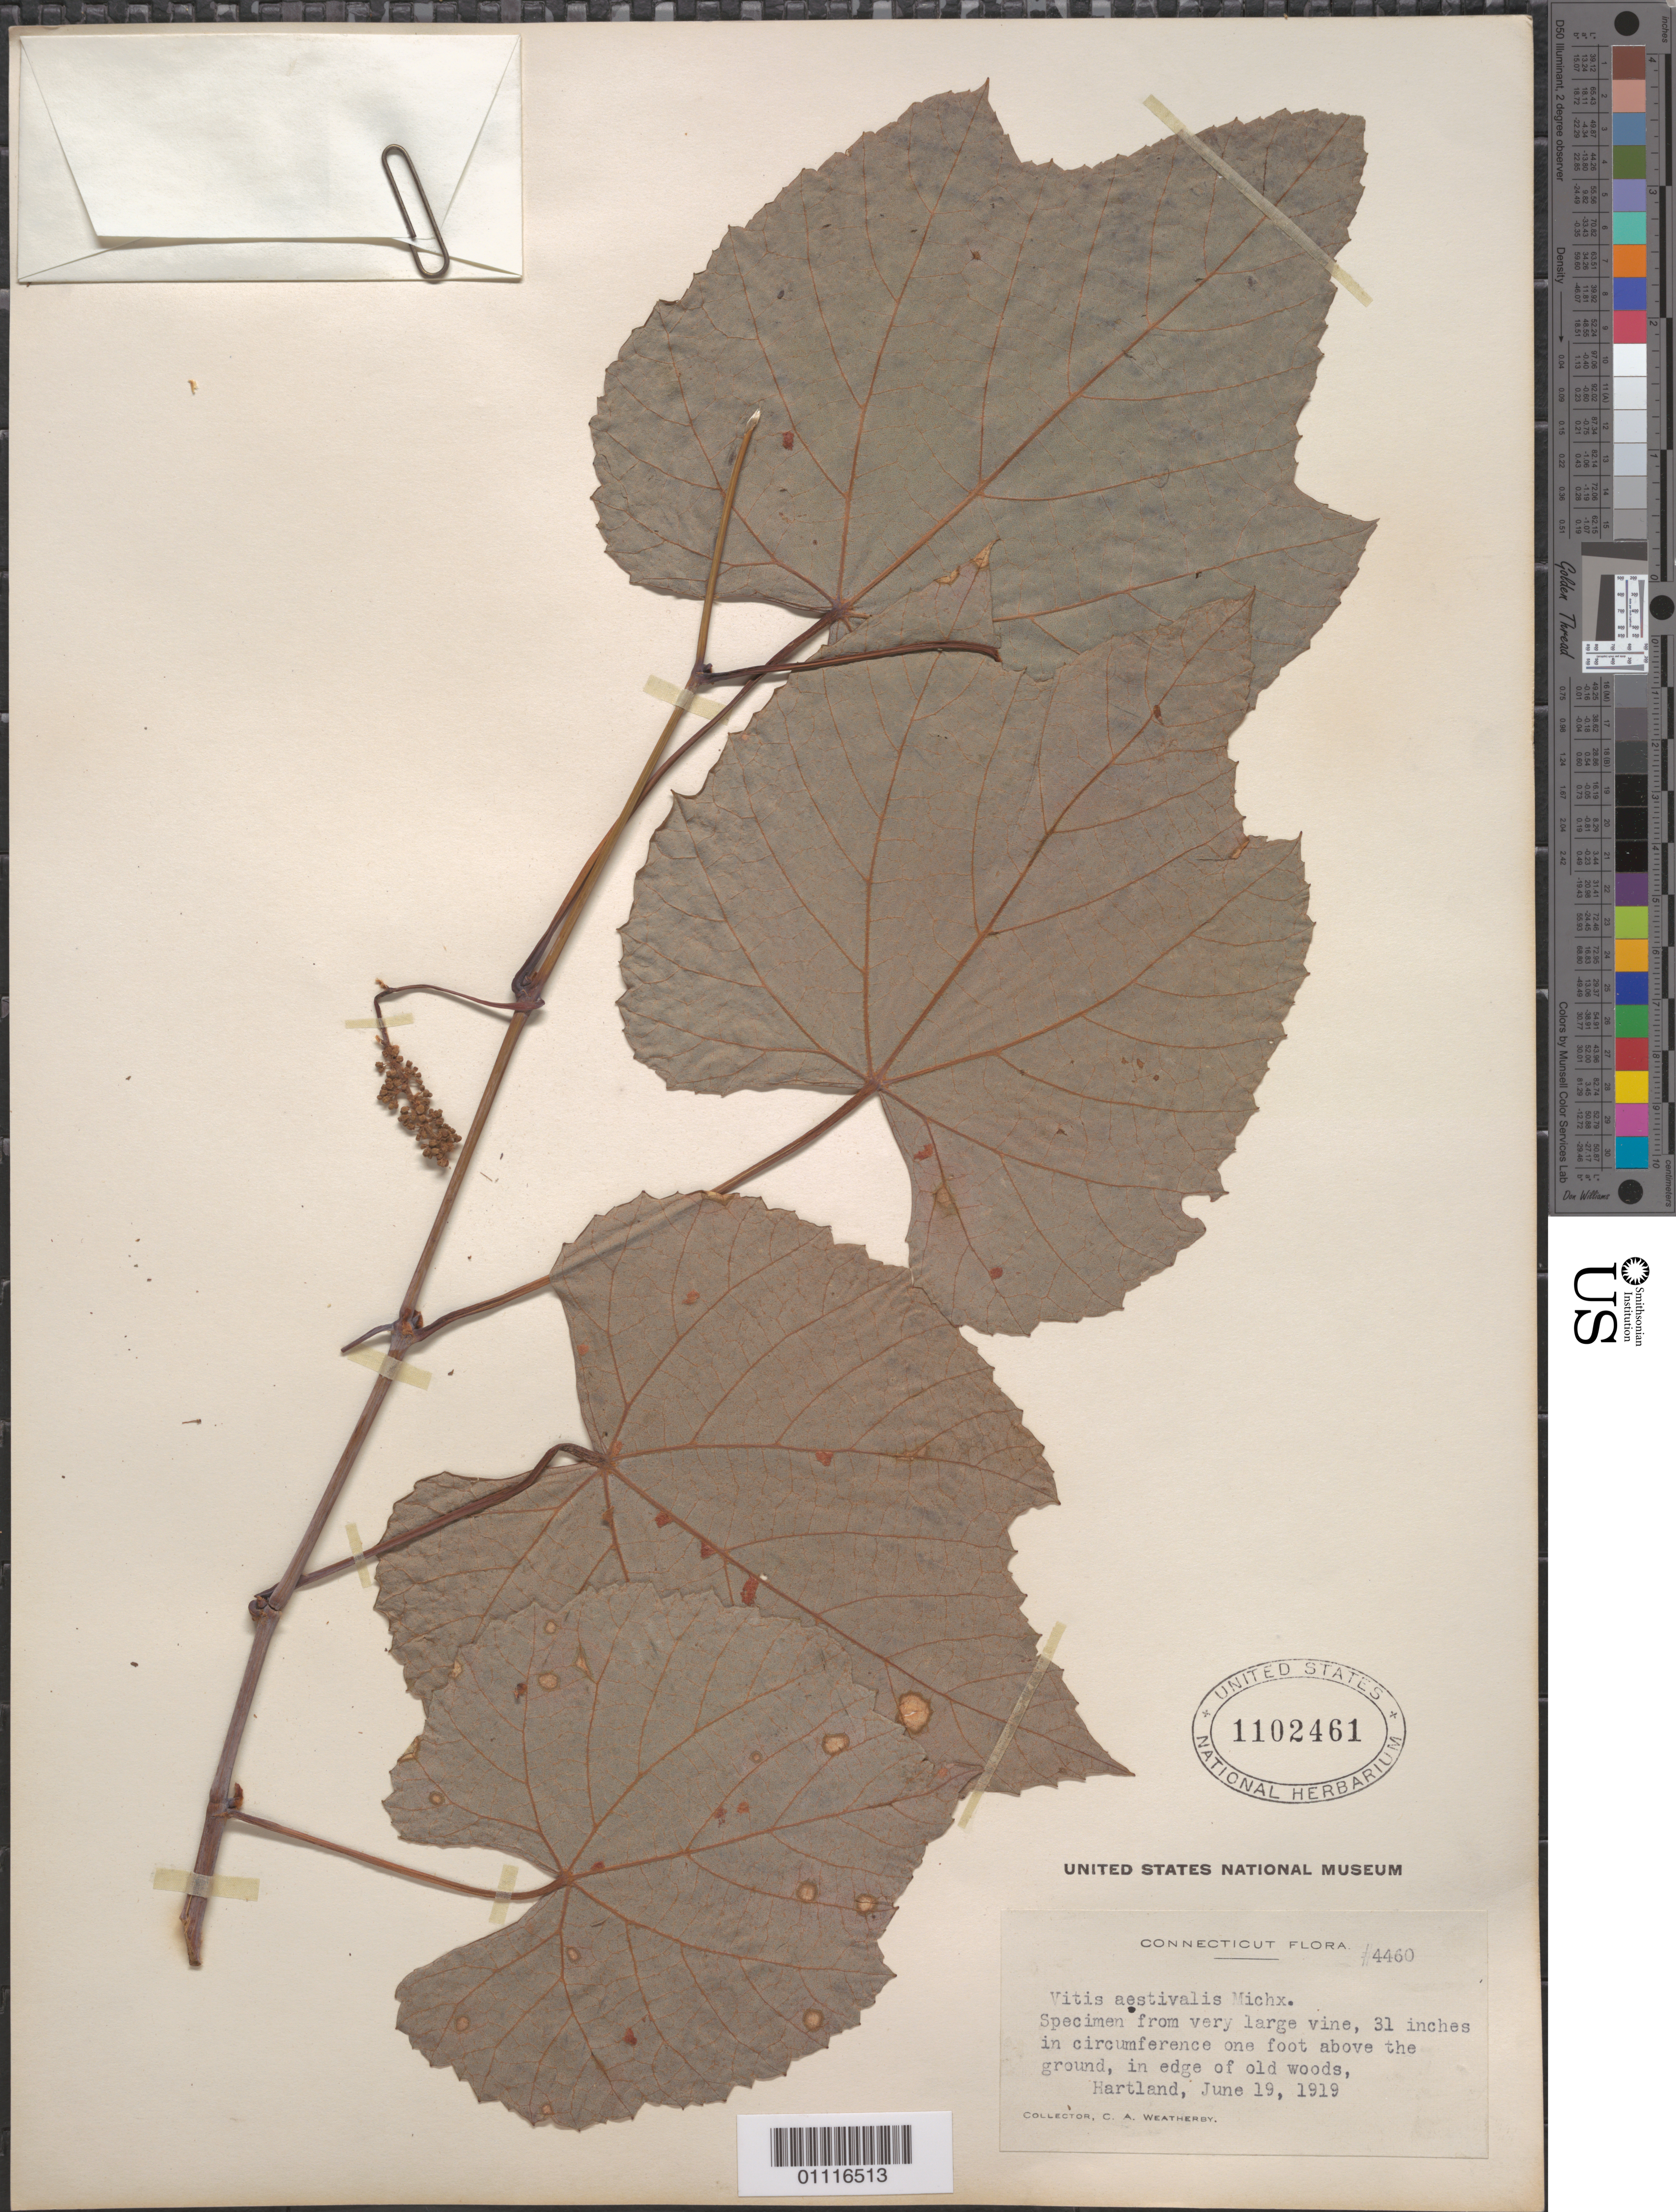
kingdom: Plantae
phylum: Tracheophyta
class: Magnoliopsida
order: Vitales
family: Vitaceae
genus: Vitis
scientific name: Vitis aestivalis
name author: Michx.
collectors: C. A. Weatherby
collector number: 4460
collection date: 1919-06-19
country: United States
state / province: Connecticut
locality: in edge of old woods, Hartland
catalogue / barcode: US 1102461